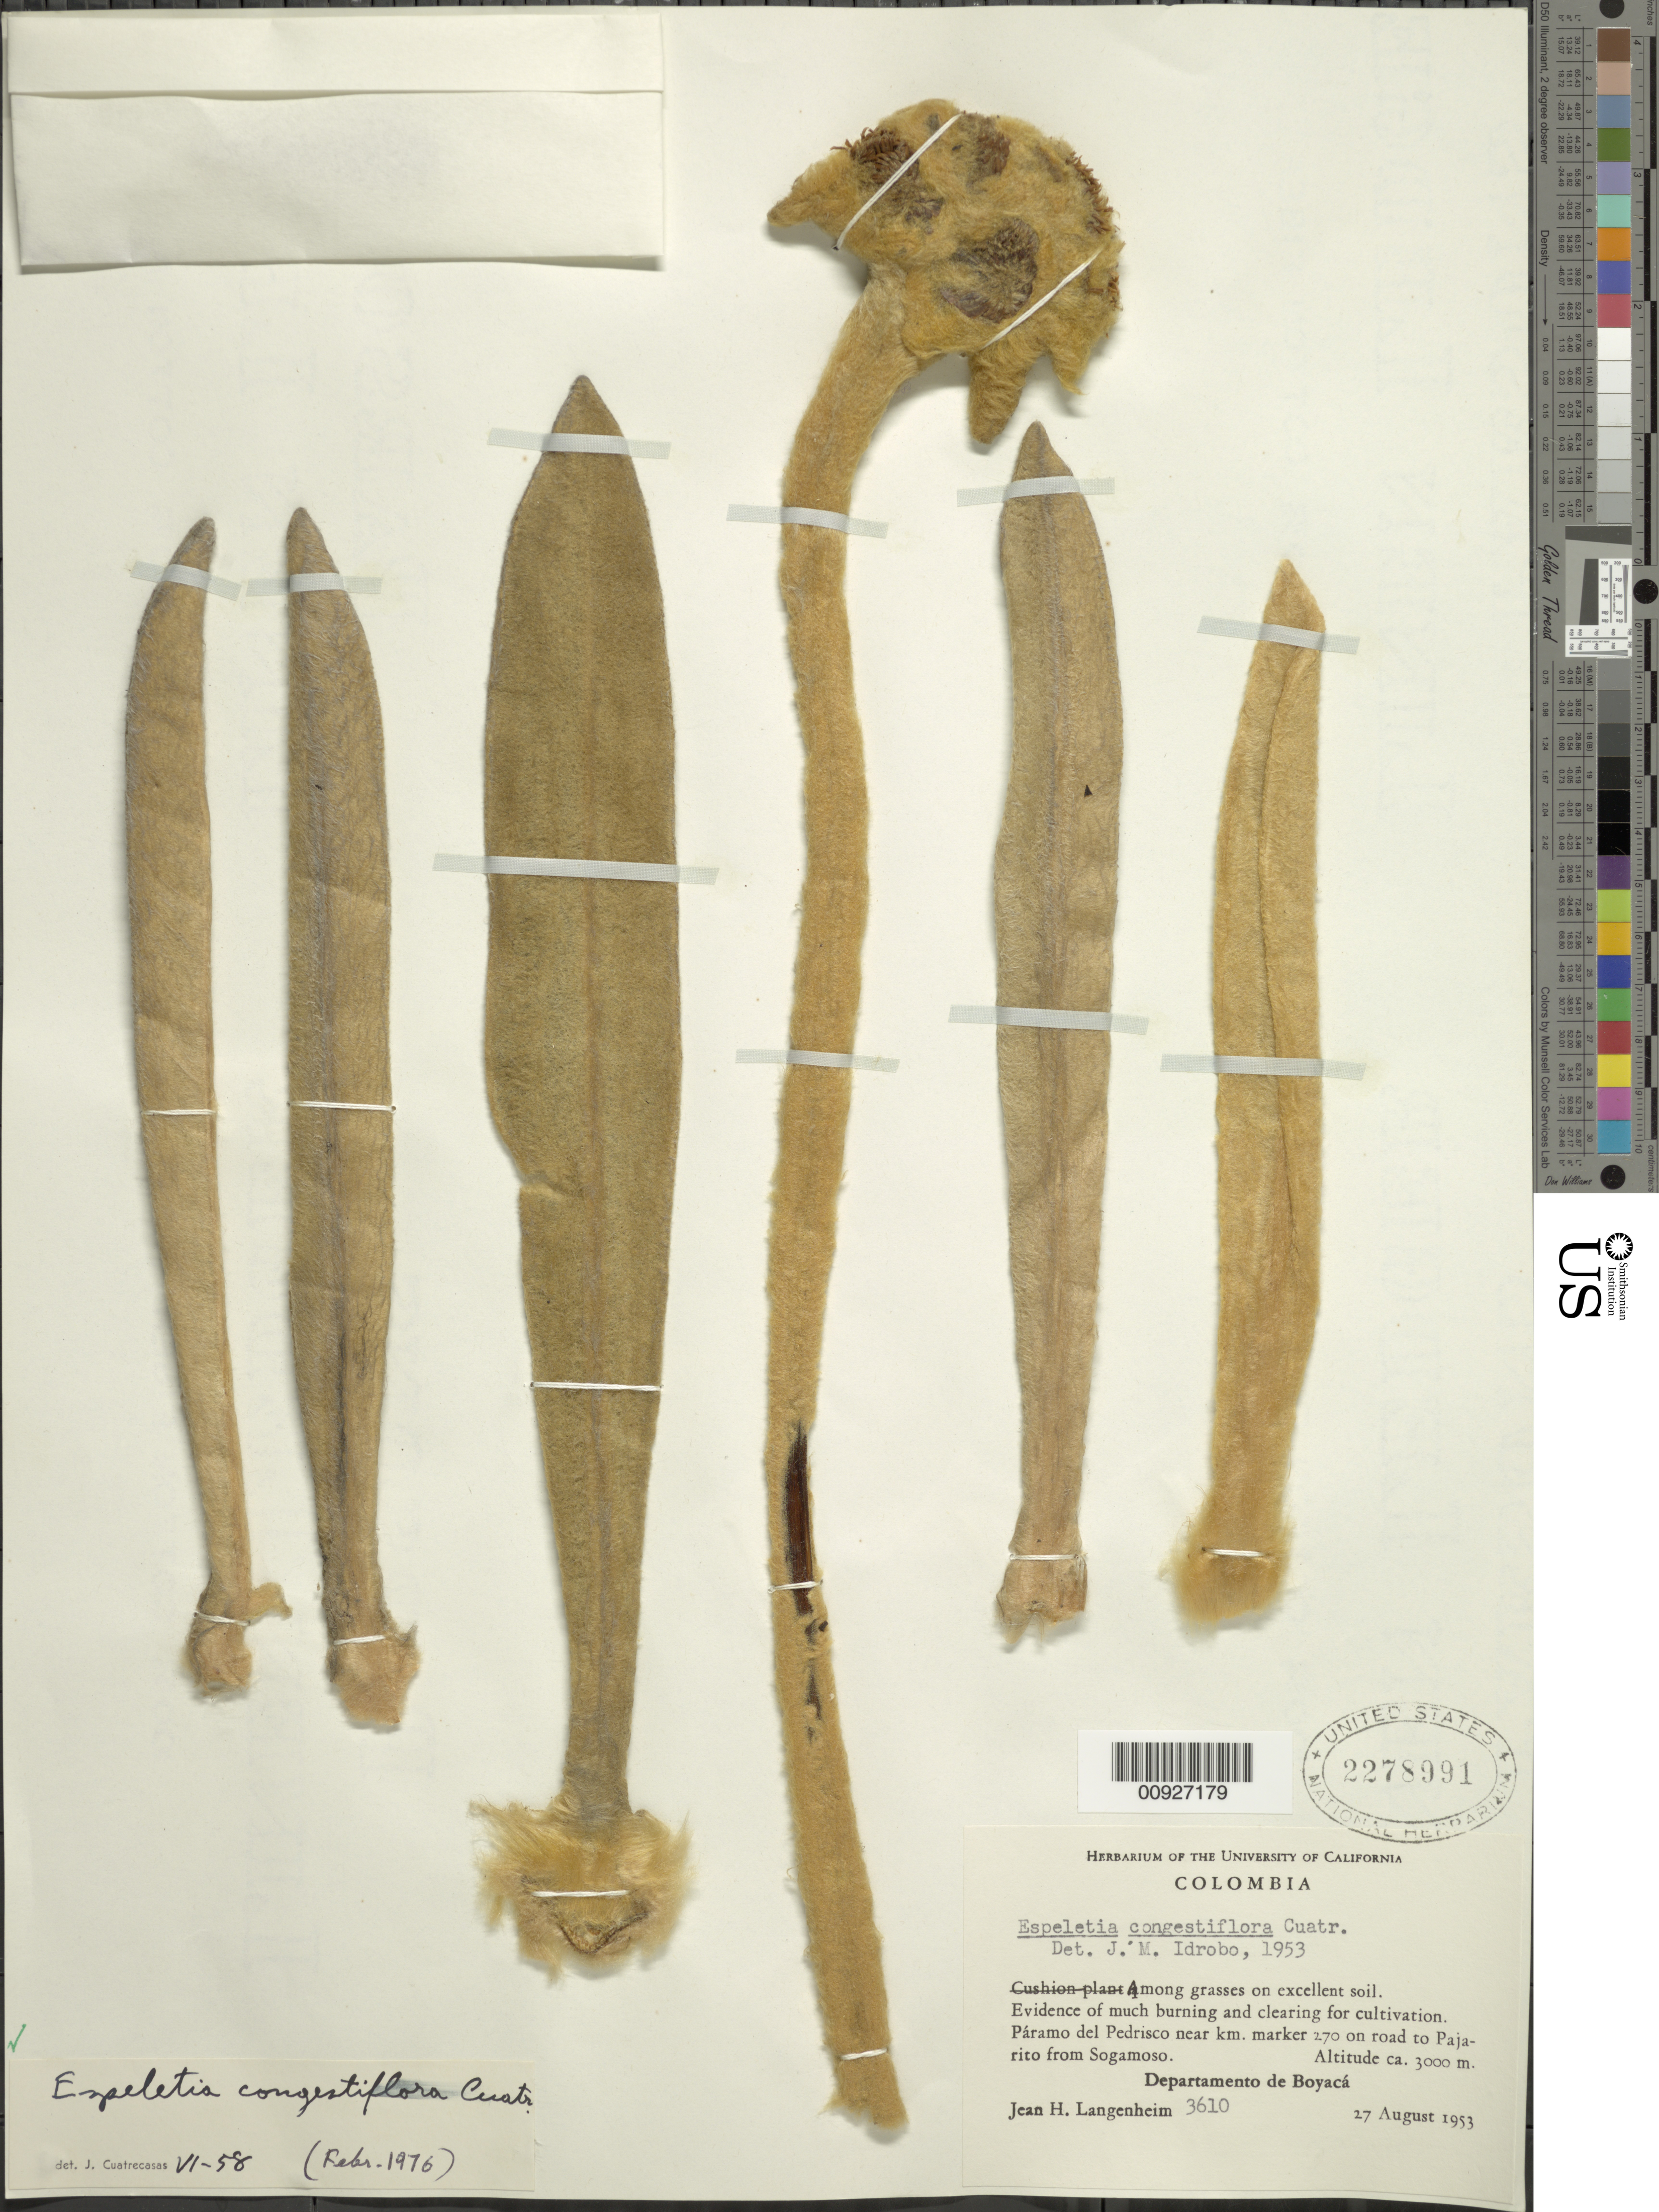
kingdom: Plantae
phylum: Tracheophyta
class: Magnoliopsida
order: Asterales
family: Asteraceae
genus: Espeletia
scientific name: Espeletia congestiflora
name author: Cuatrec.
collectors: J. H. Langenheim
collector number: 3610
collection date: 1953-08-27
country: Colombia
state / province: Boyacá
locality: P. de Pedrisco. Páramo de Pedrisco, near km. Marker 270 on road to Pajarito from Sogamoso.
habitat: Among grasses on excellent soil. Evidence of much burning and clearing for cultivation.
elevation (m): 3000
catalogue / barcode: US 2278991